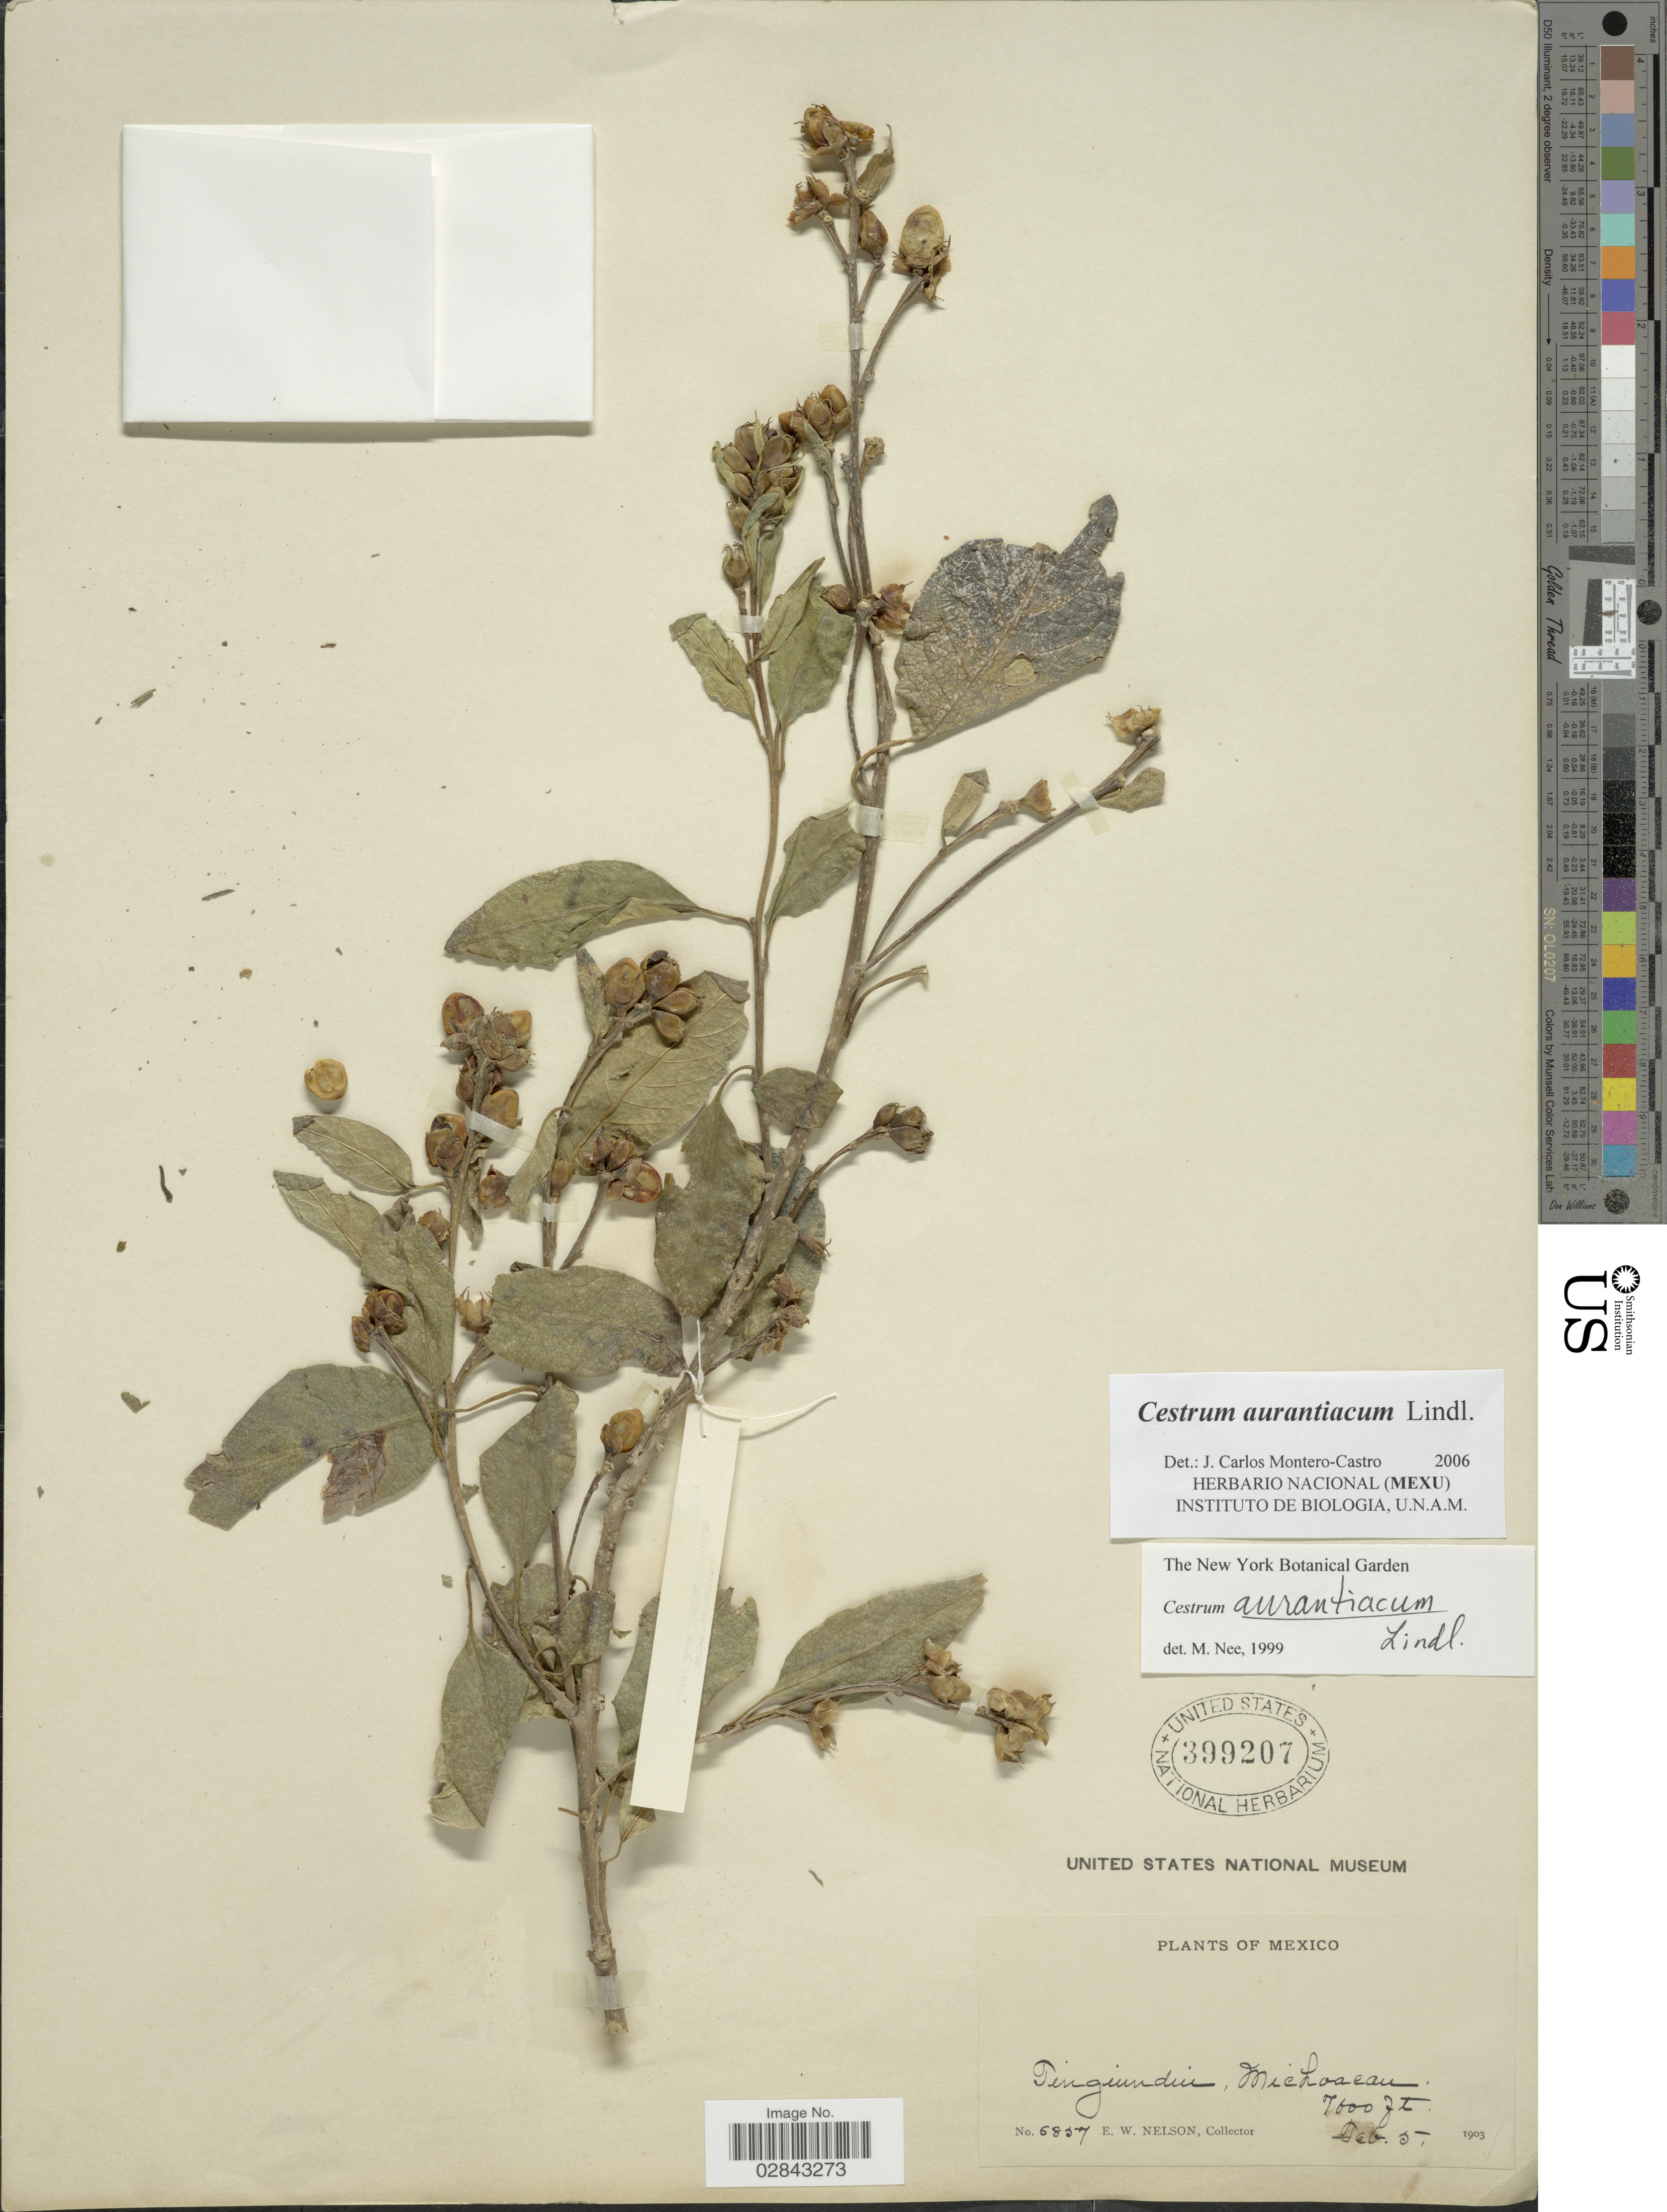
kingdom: Plantae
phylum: Tracheophyta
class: Magnoliopsida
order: Solanales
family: Solanaceae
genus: Cestrum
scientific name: Cestrum aurantiacum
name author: Lindley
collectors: E. W. Nelson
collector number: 6807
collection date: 1903-02-05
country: Mexico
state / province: Michoacán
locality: Tinguindin.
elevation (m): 2316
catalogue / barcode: US 399207